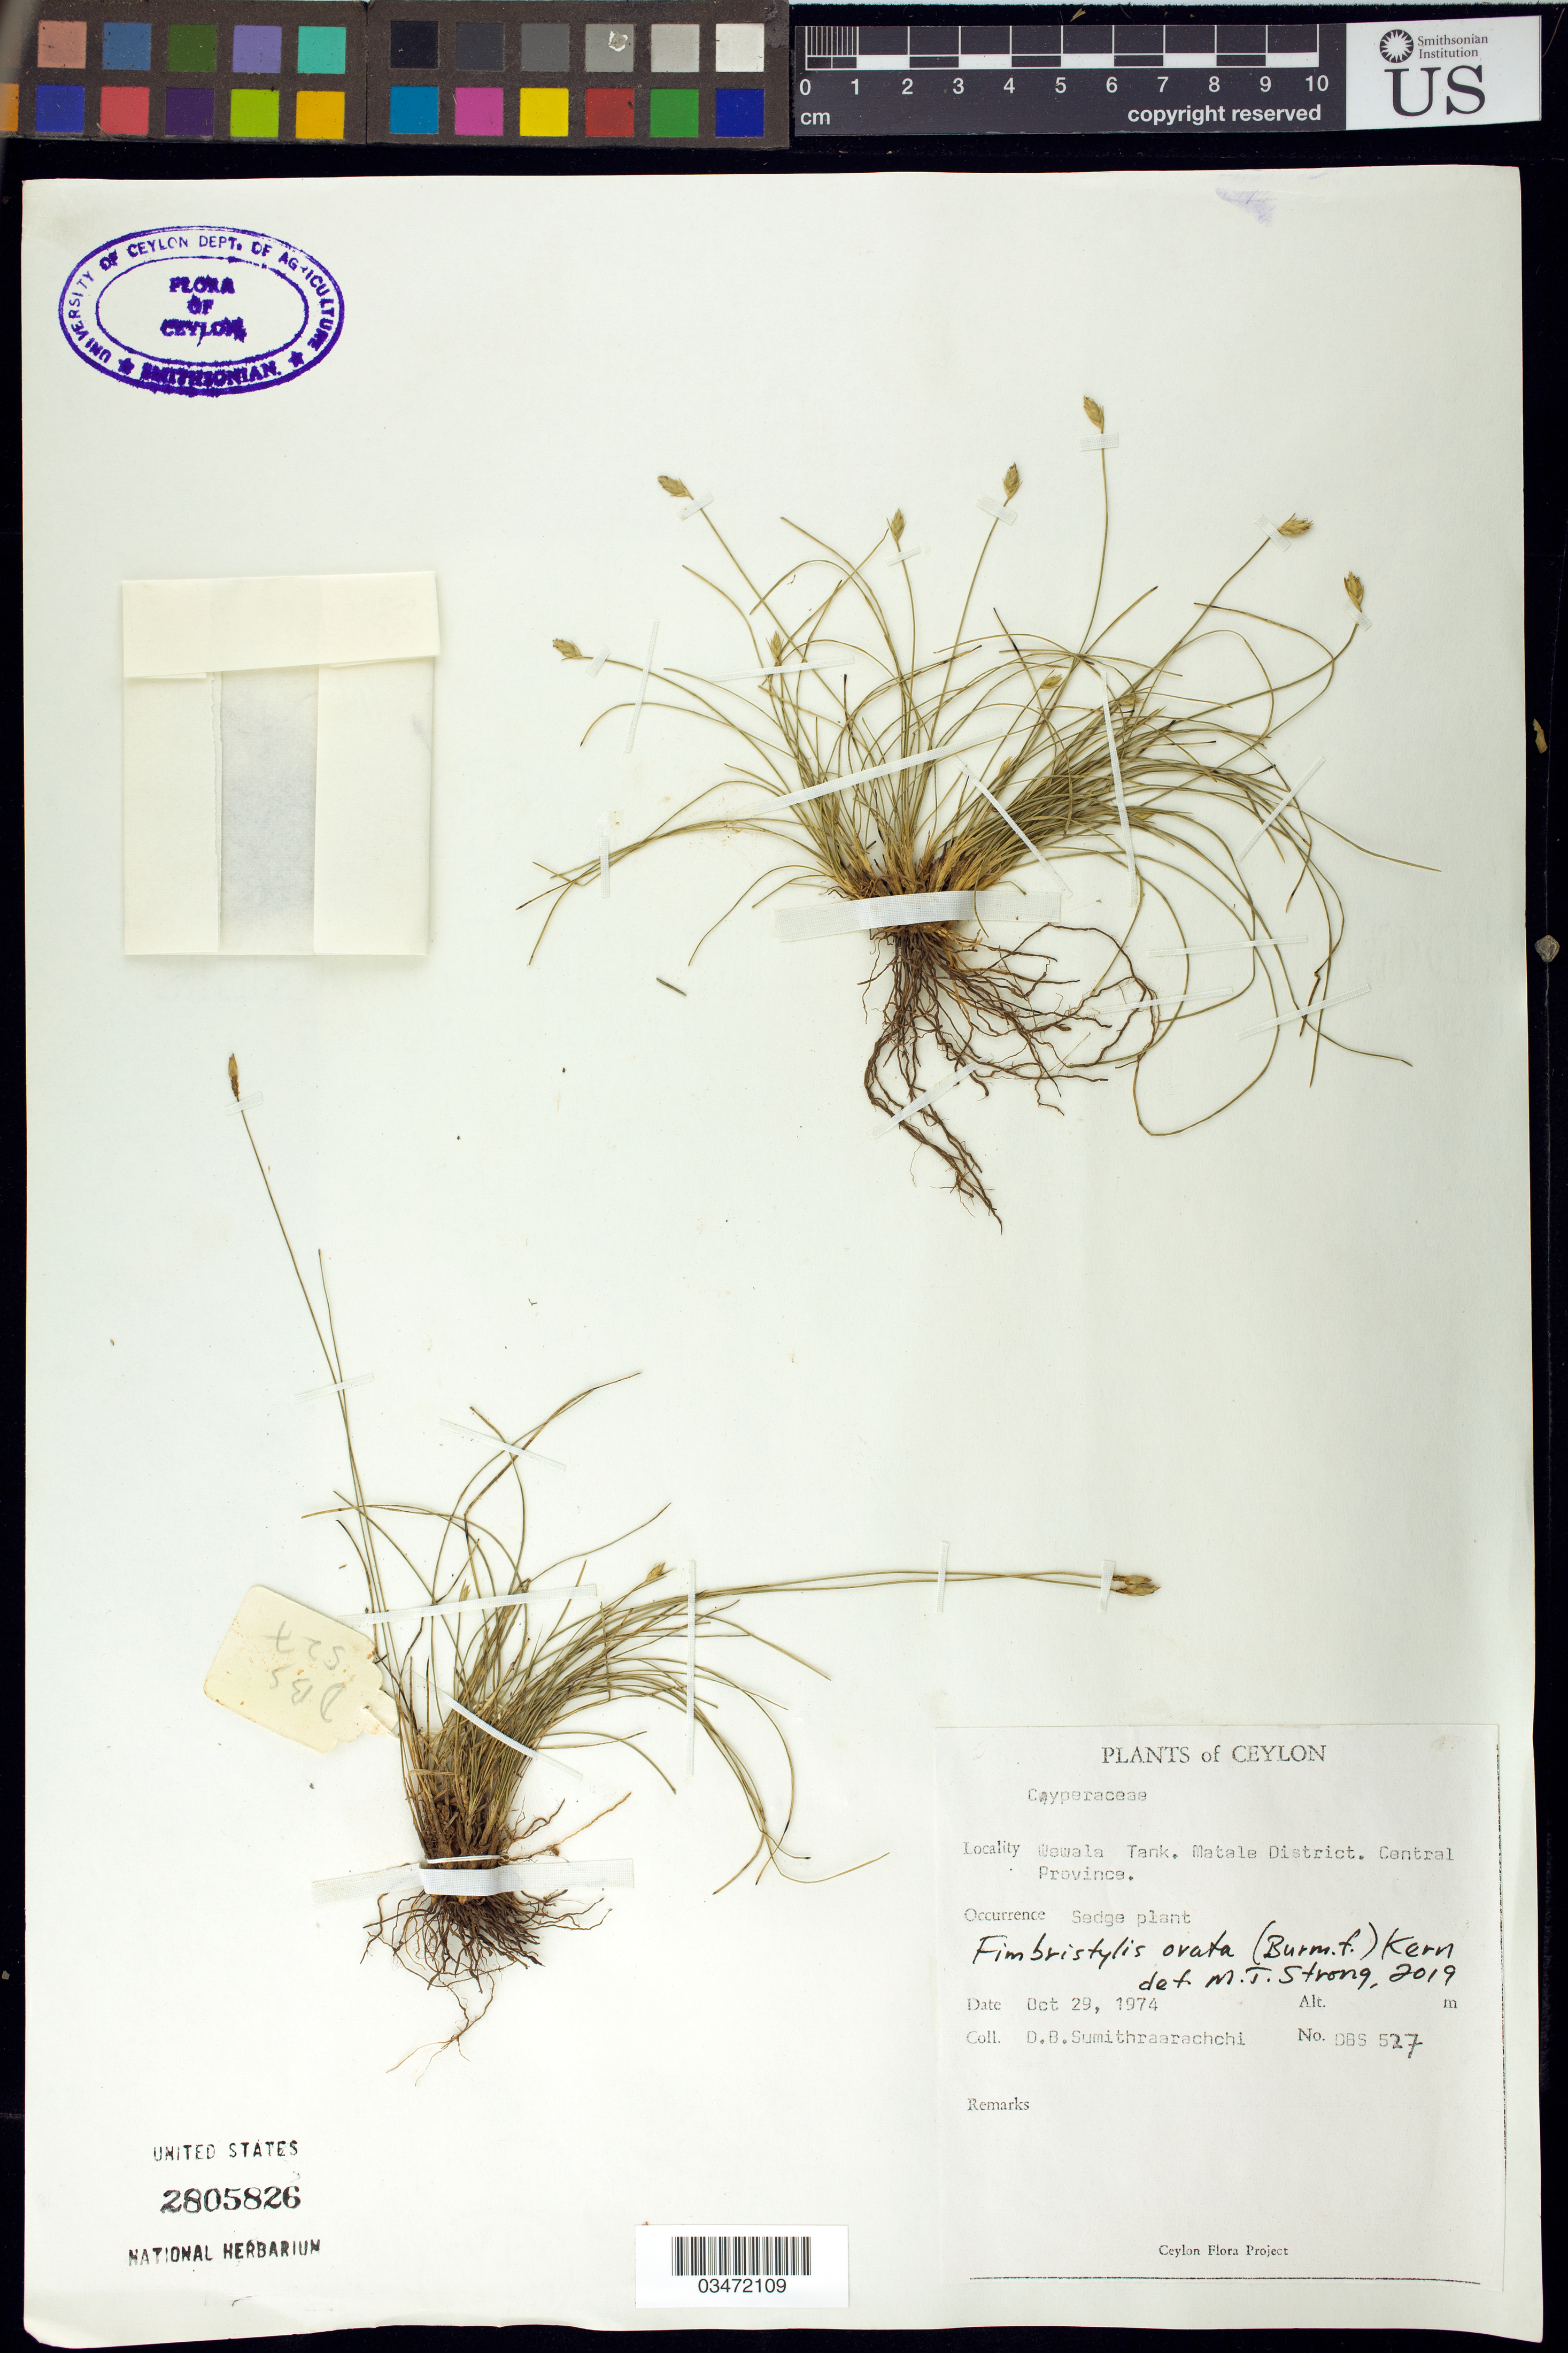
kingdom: Plantae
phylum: Tracheophyta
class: Liliopsida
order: Poales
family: Cyperaceae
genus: Abildgaardia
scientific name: Abildgaardia ovata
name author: (Burm. f.) Kral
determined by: Strong, Mark T., (BOT), Smithsonian Institution - National Museum of Natural History (UNITED STATES)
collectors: D. B. Sumithraarachchi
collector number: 527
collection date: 1974-10-29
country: Sri Lanka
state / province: Central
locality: Metale District, Wawala Tank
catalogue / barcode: US 2805826